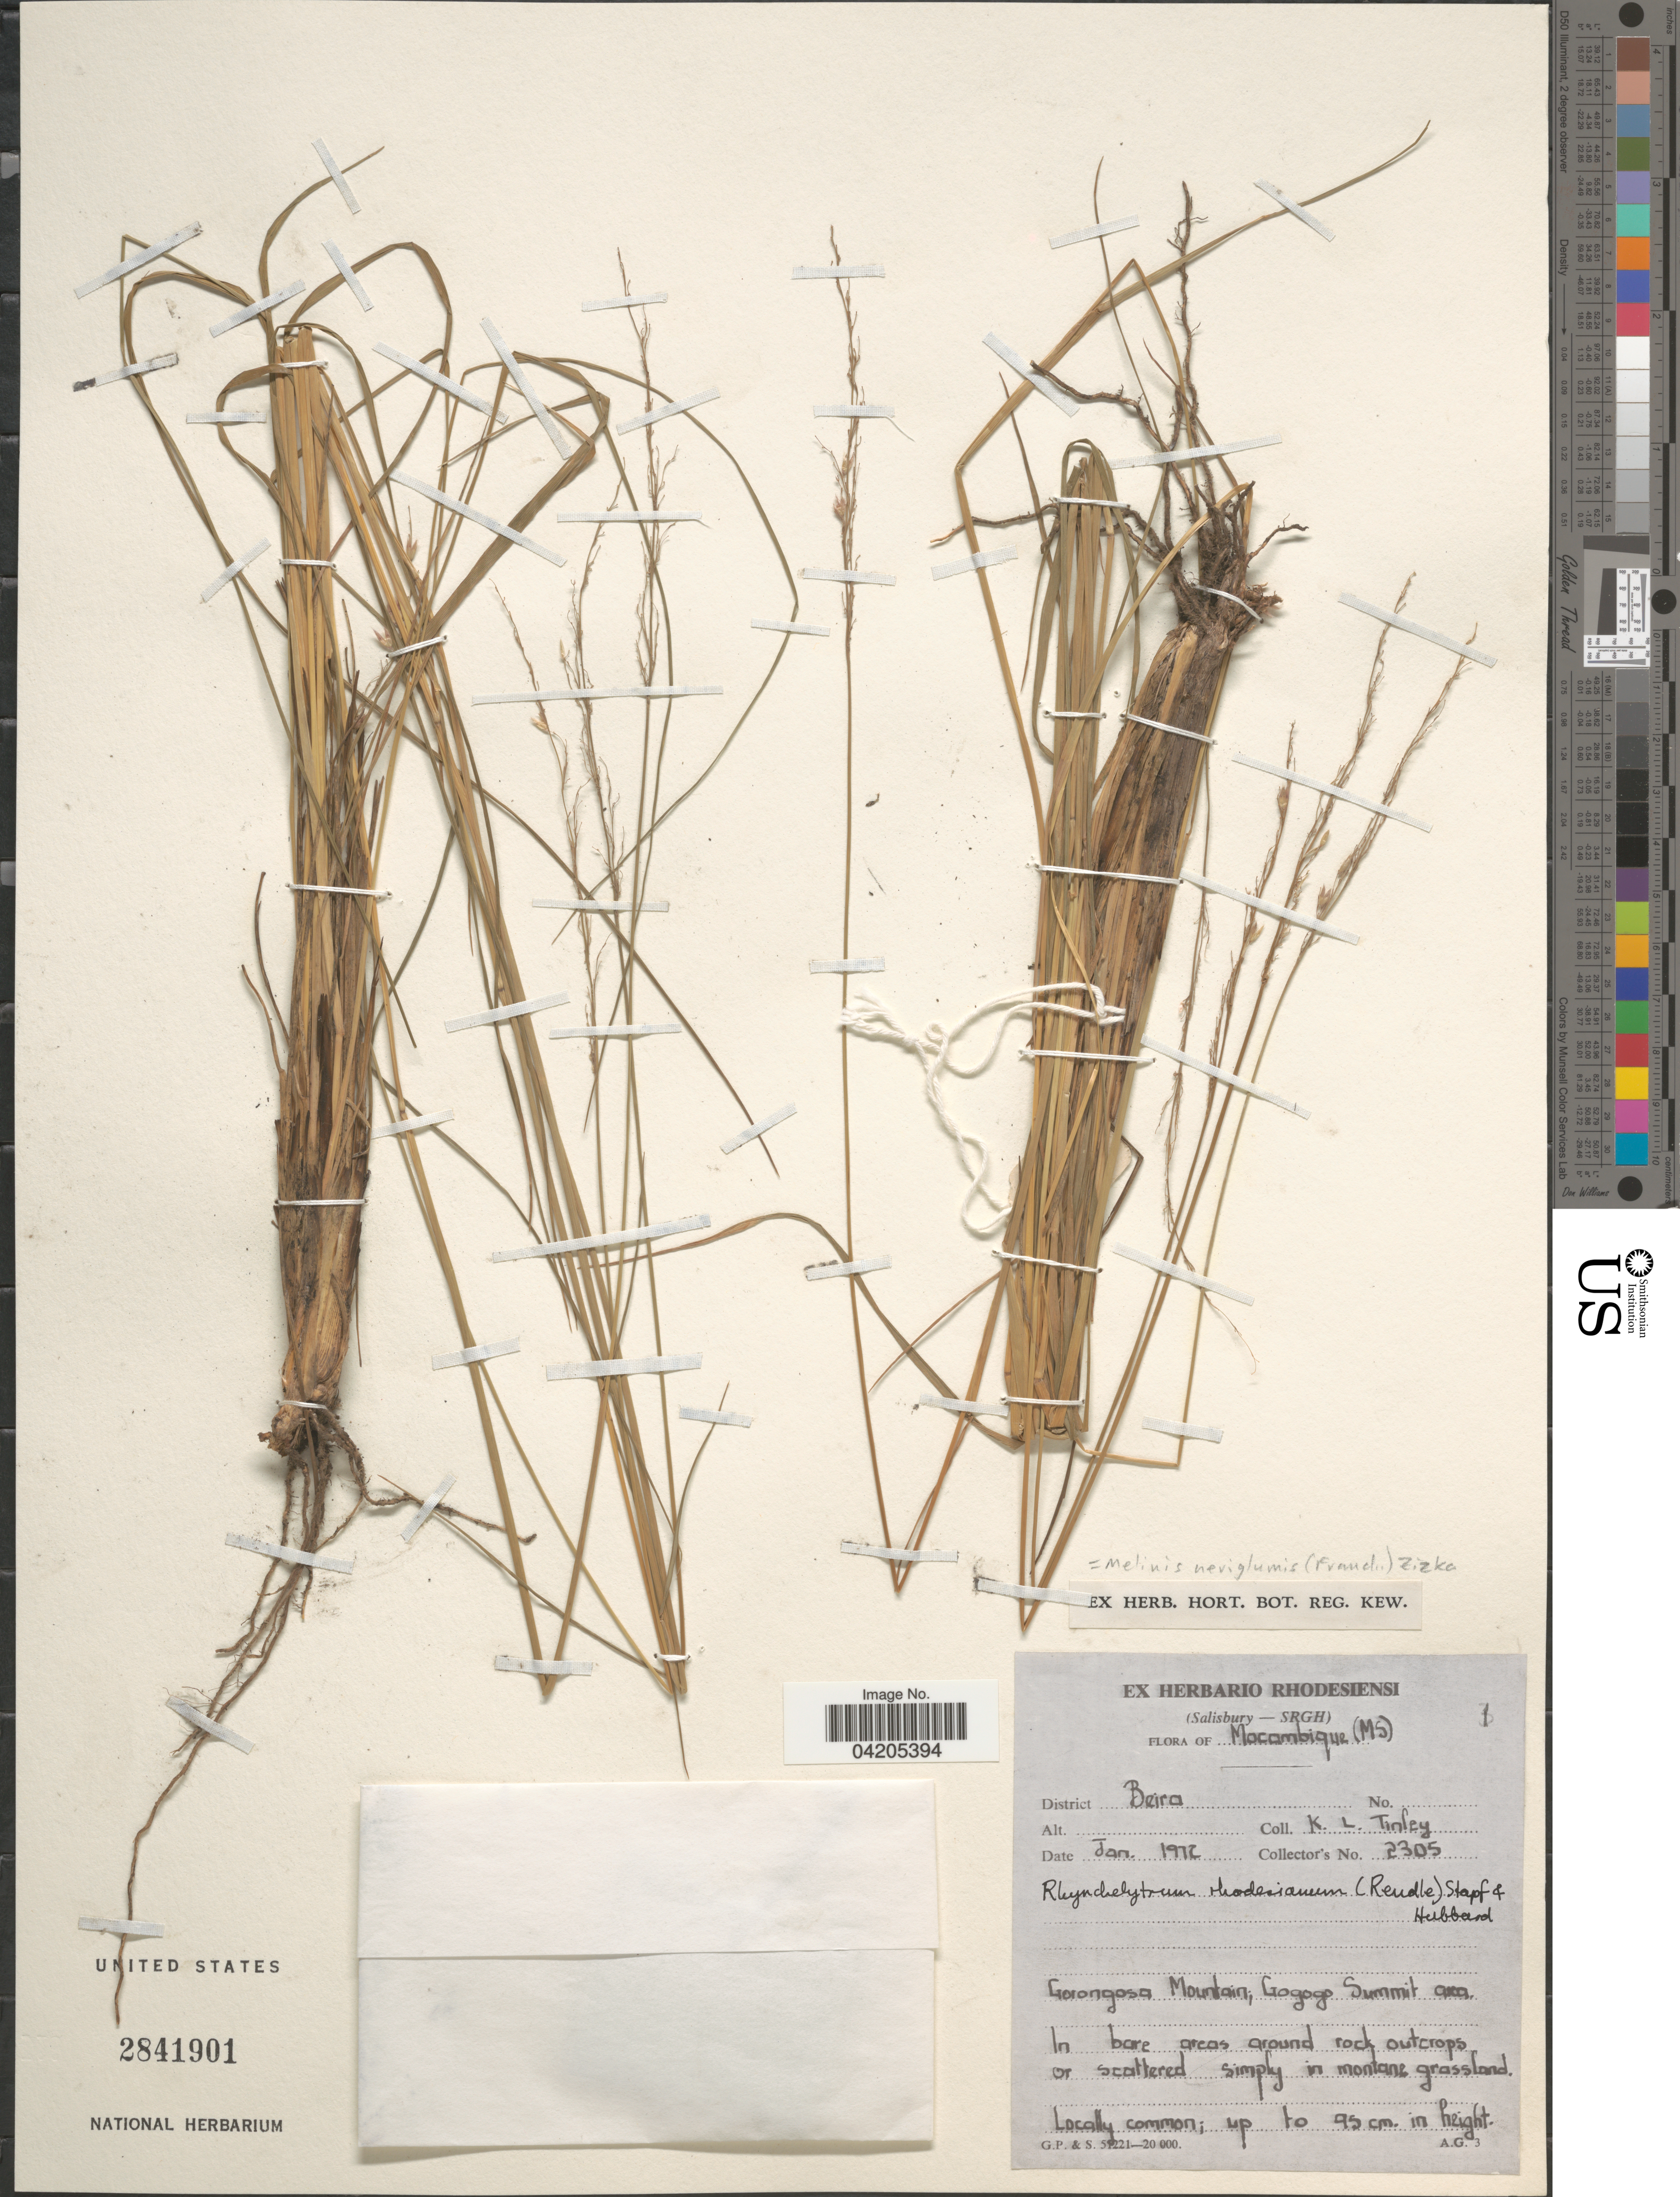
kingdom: Plantae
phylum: Tracheophyta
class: Liliopsida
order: Poales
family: Poaceae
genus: Melinis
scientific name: Melinis nerviglumis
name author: (Franch.) Zizka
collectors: K. Tinley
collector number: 2305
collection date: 1972-01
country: Mozambique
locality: Mocambique (MS). District Beira. Gorongosa Mountain, Gagogo Summit area.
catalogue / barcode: US 2841901